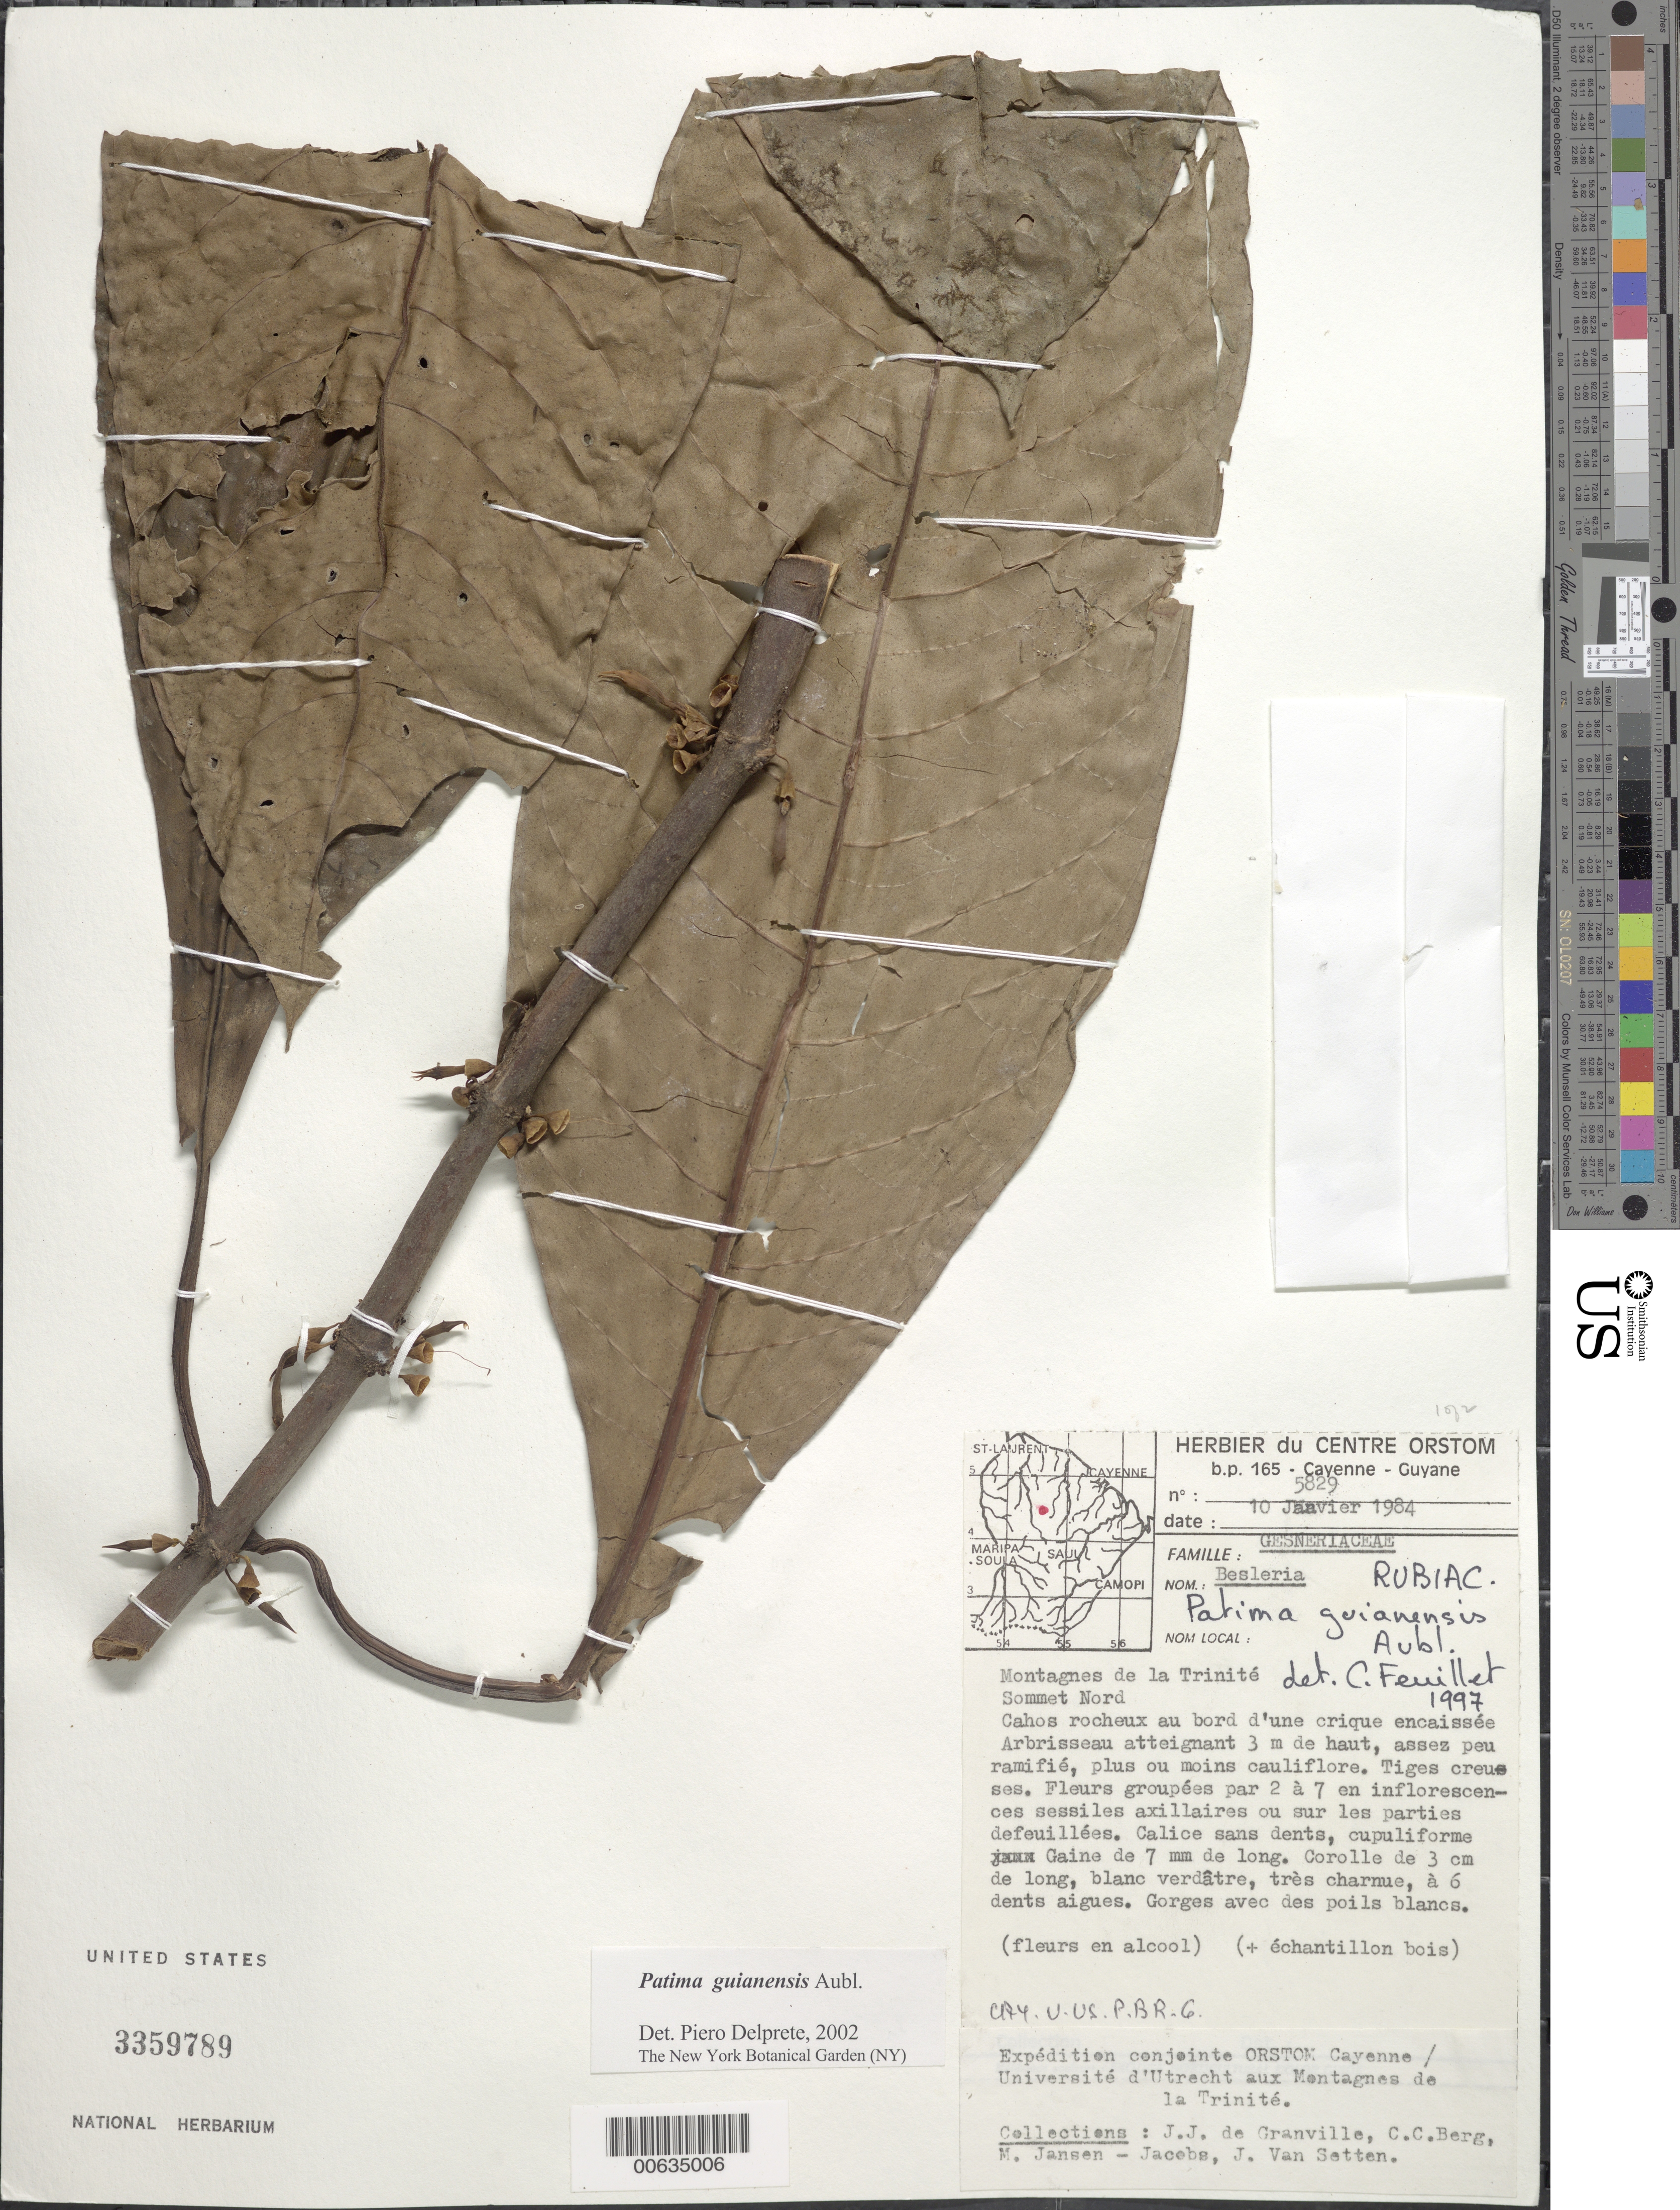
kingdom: Plantae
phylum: Tracheophyta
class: Magnoliopsida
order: Gentianales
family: Rubiaceae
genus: Patima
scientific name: Patima guianensis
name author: Aubl.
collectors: J.-J. de Granville, C. C. Berg, M. Jansen-Jacobs & A. K. Setten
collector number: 5829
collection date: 1984-01-10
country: French Guiana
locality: Montagnes de la Trinite, Sommet Nord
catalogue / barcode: US 3359789